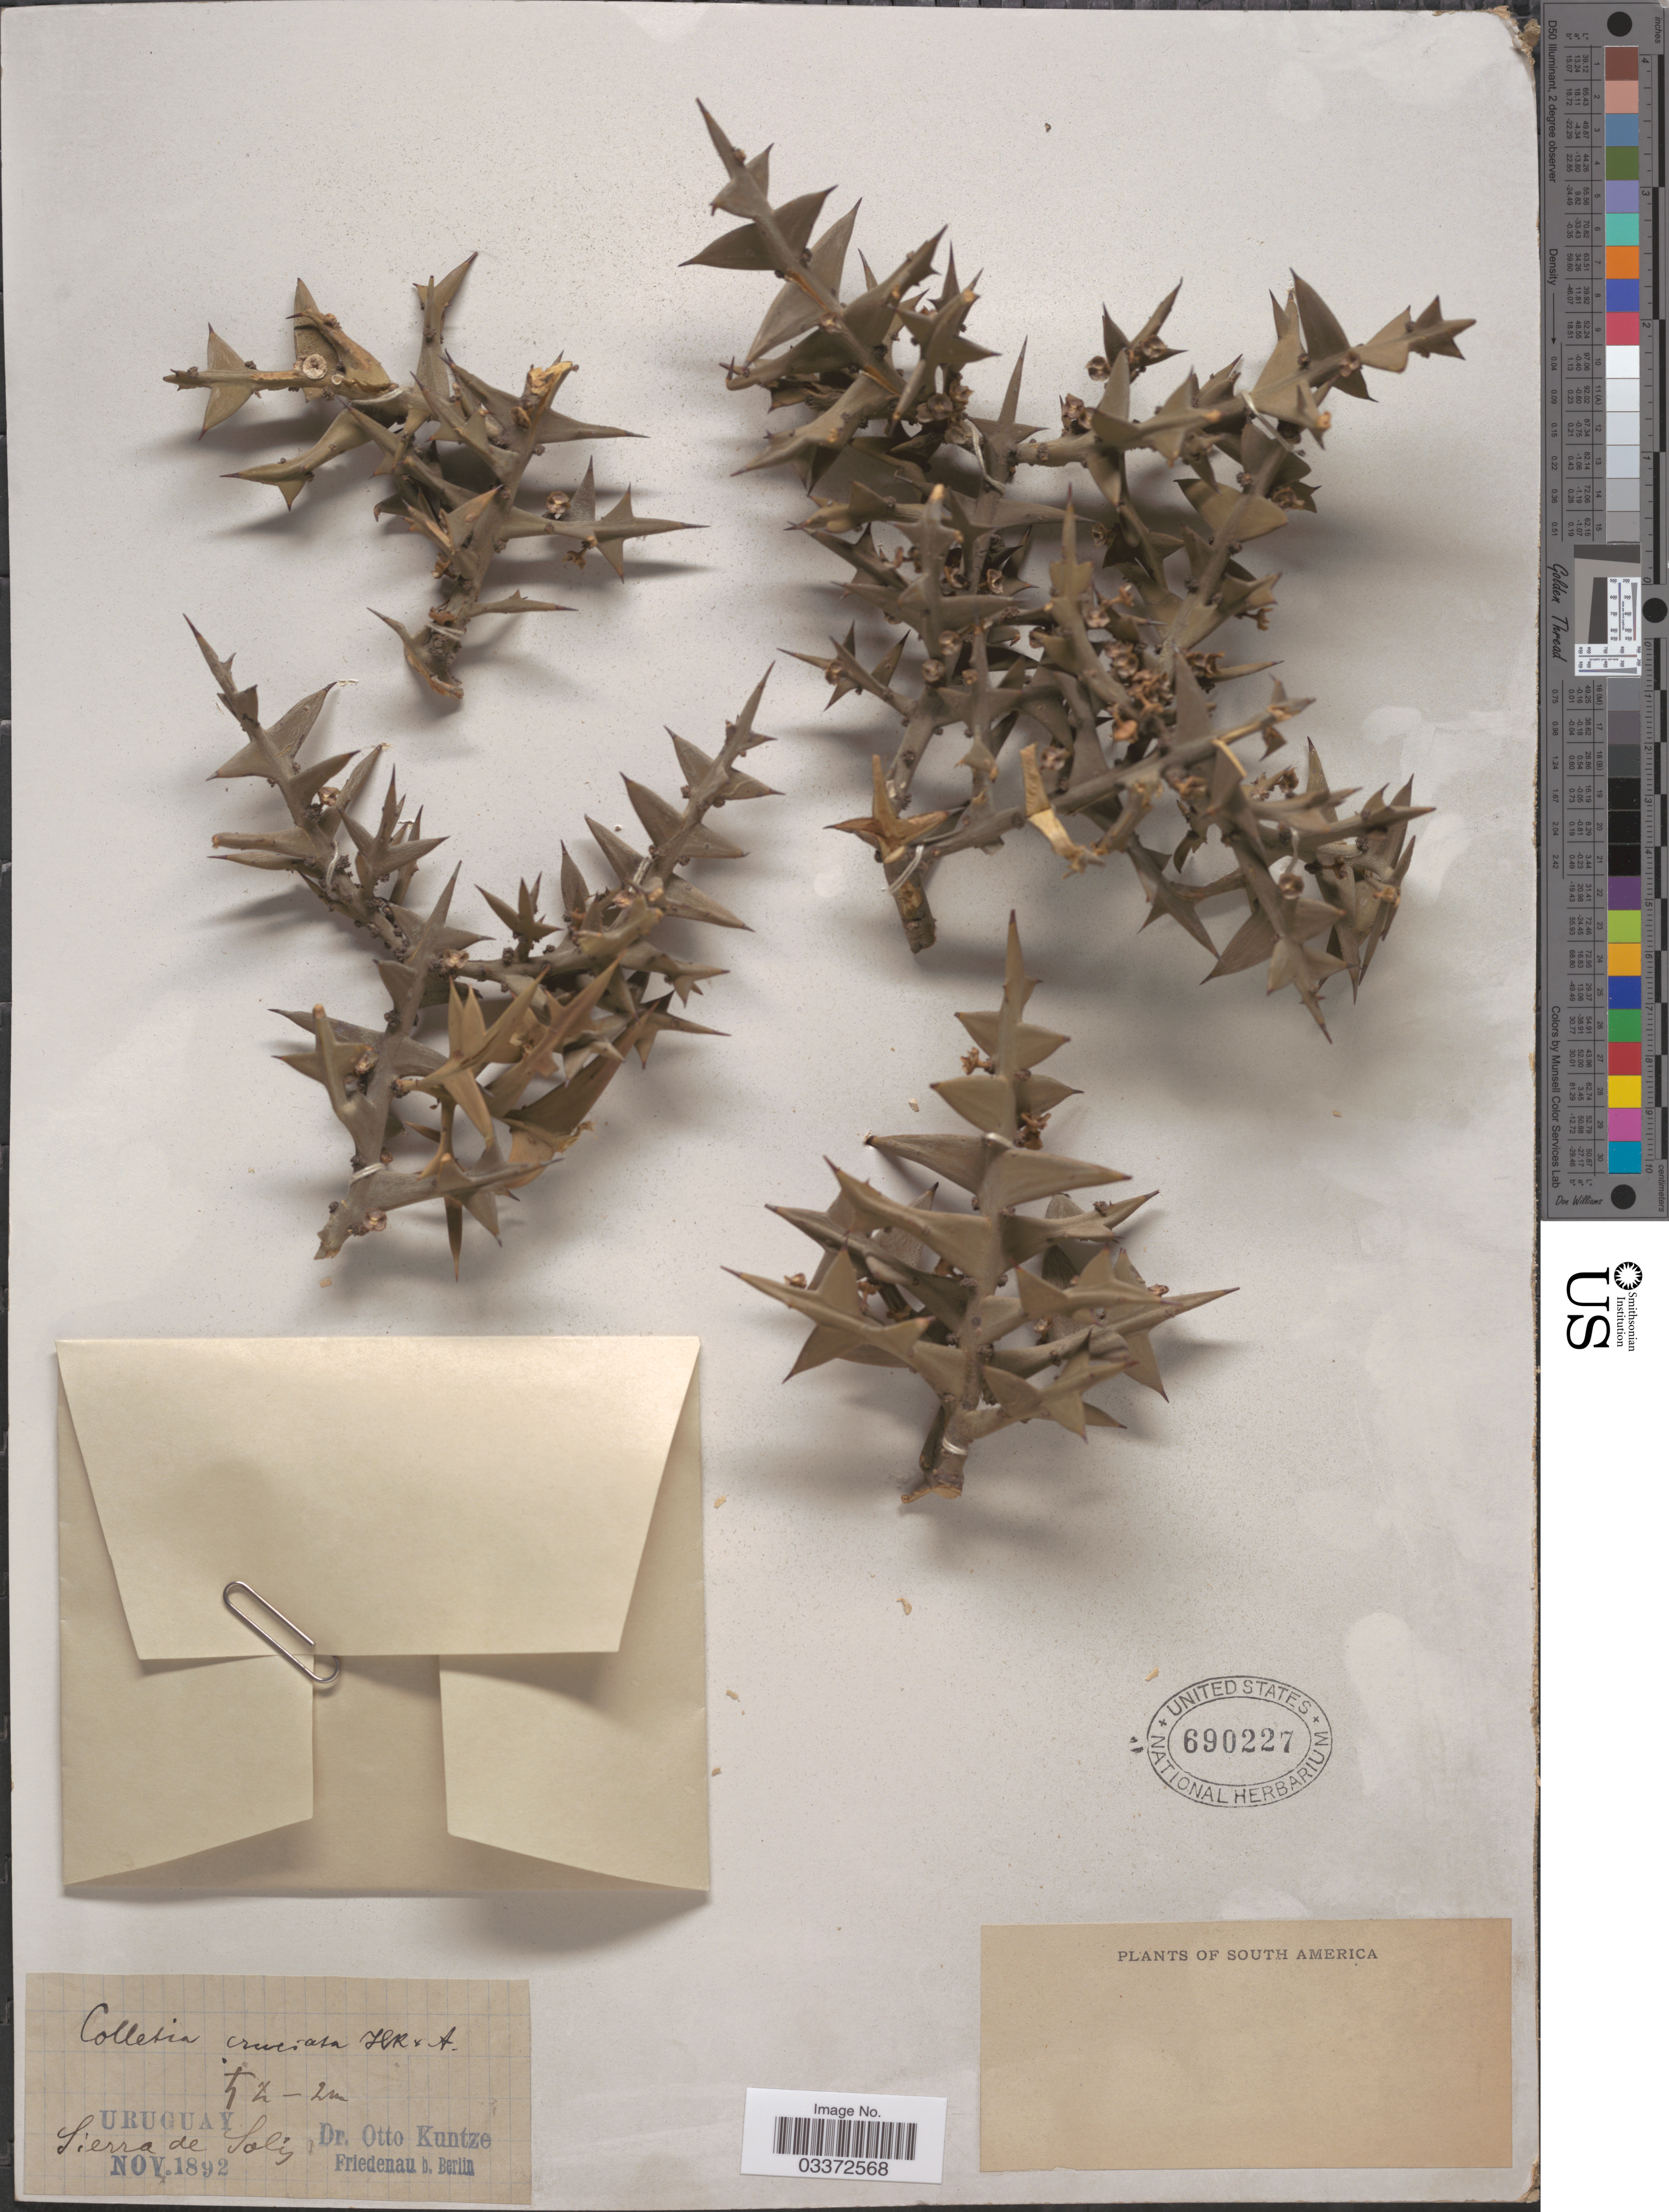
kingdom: Plantae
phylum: Tracheophyta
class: Magnoliopsida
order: Rosales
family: Rhamnaceae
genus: Colletia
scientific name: Colletia paradoxa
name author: (Spreng.) Escal.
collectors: C.E.O. Kuntze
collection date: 1892-11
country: Uruguay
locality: Sierra de Solis.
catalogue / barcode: US 690227